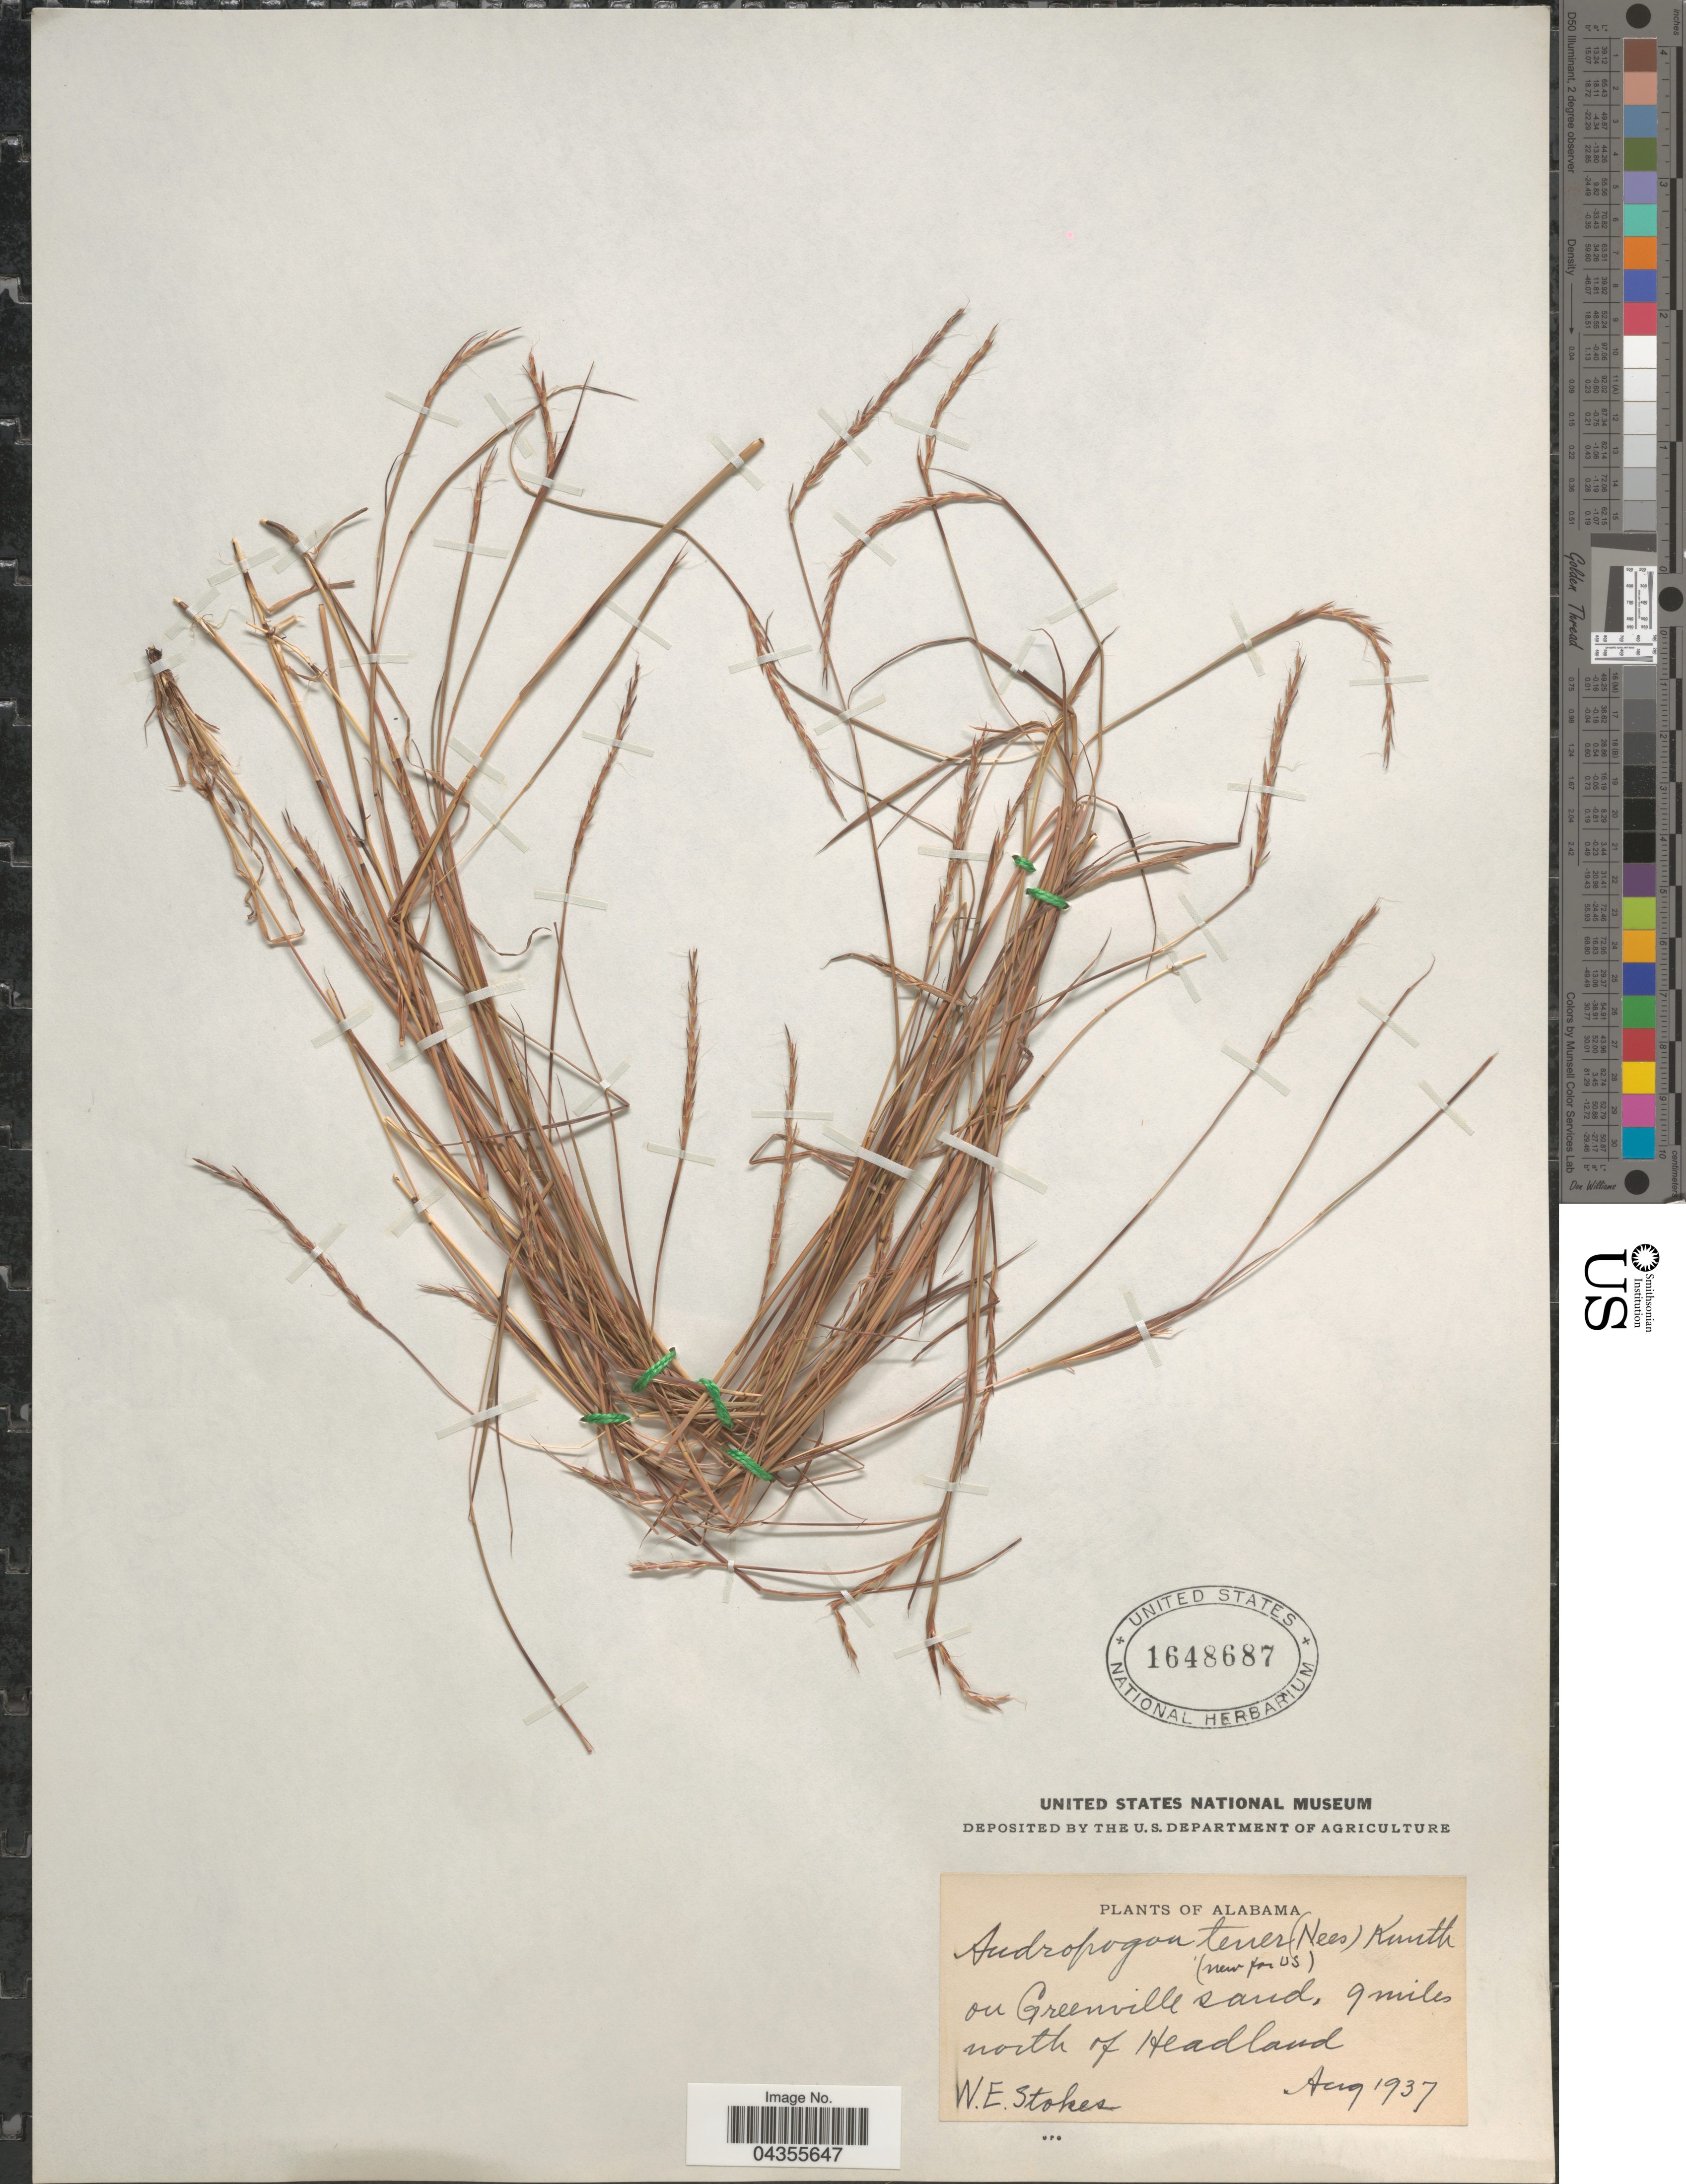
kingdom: Plantae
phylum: Tracheophyta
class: Liliopsida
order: Poales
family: Poaceae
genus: Schizachyrium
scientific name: Schizachyrium tenerum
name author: Nees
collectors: W. Stokes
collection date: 1937-08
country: United States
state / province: Alabama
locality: On Greenville sand, 9 miles north of Headland.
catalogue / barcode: US 1648687